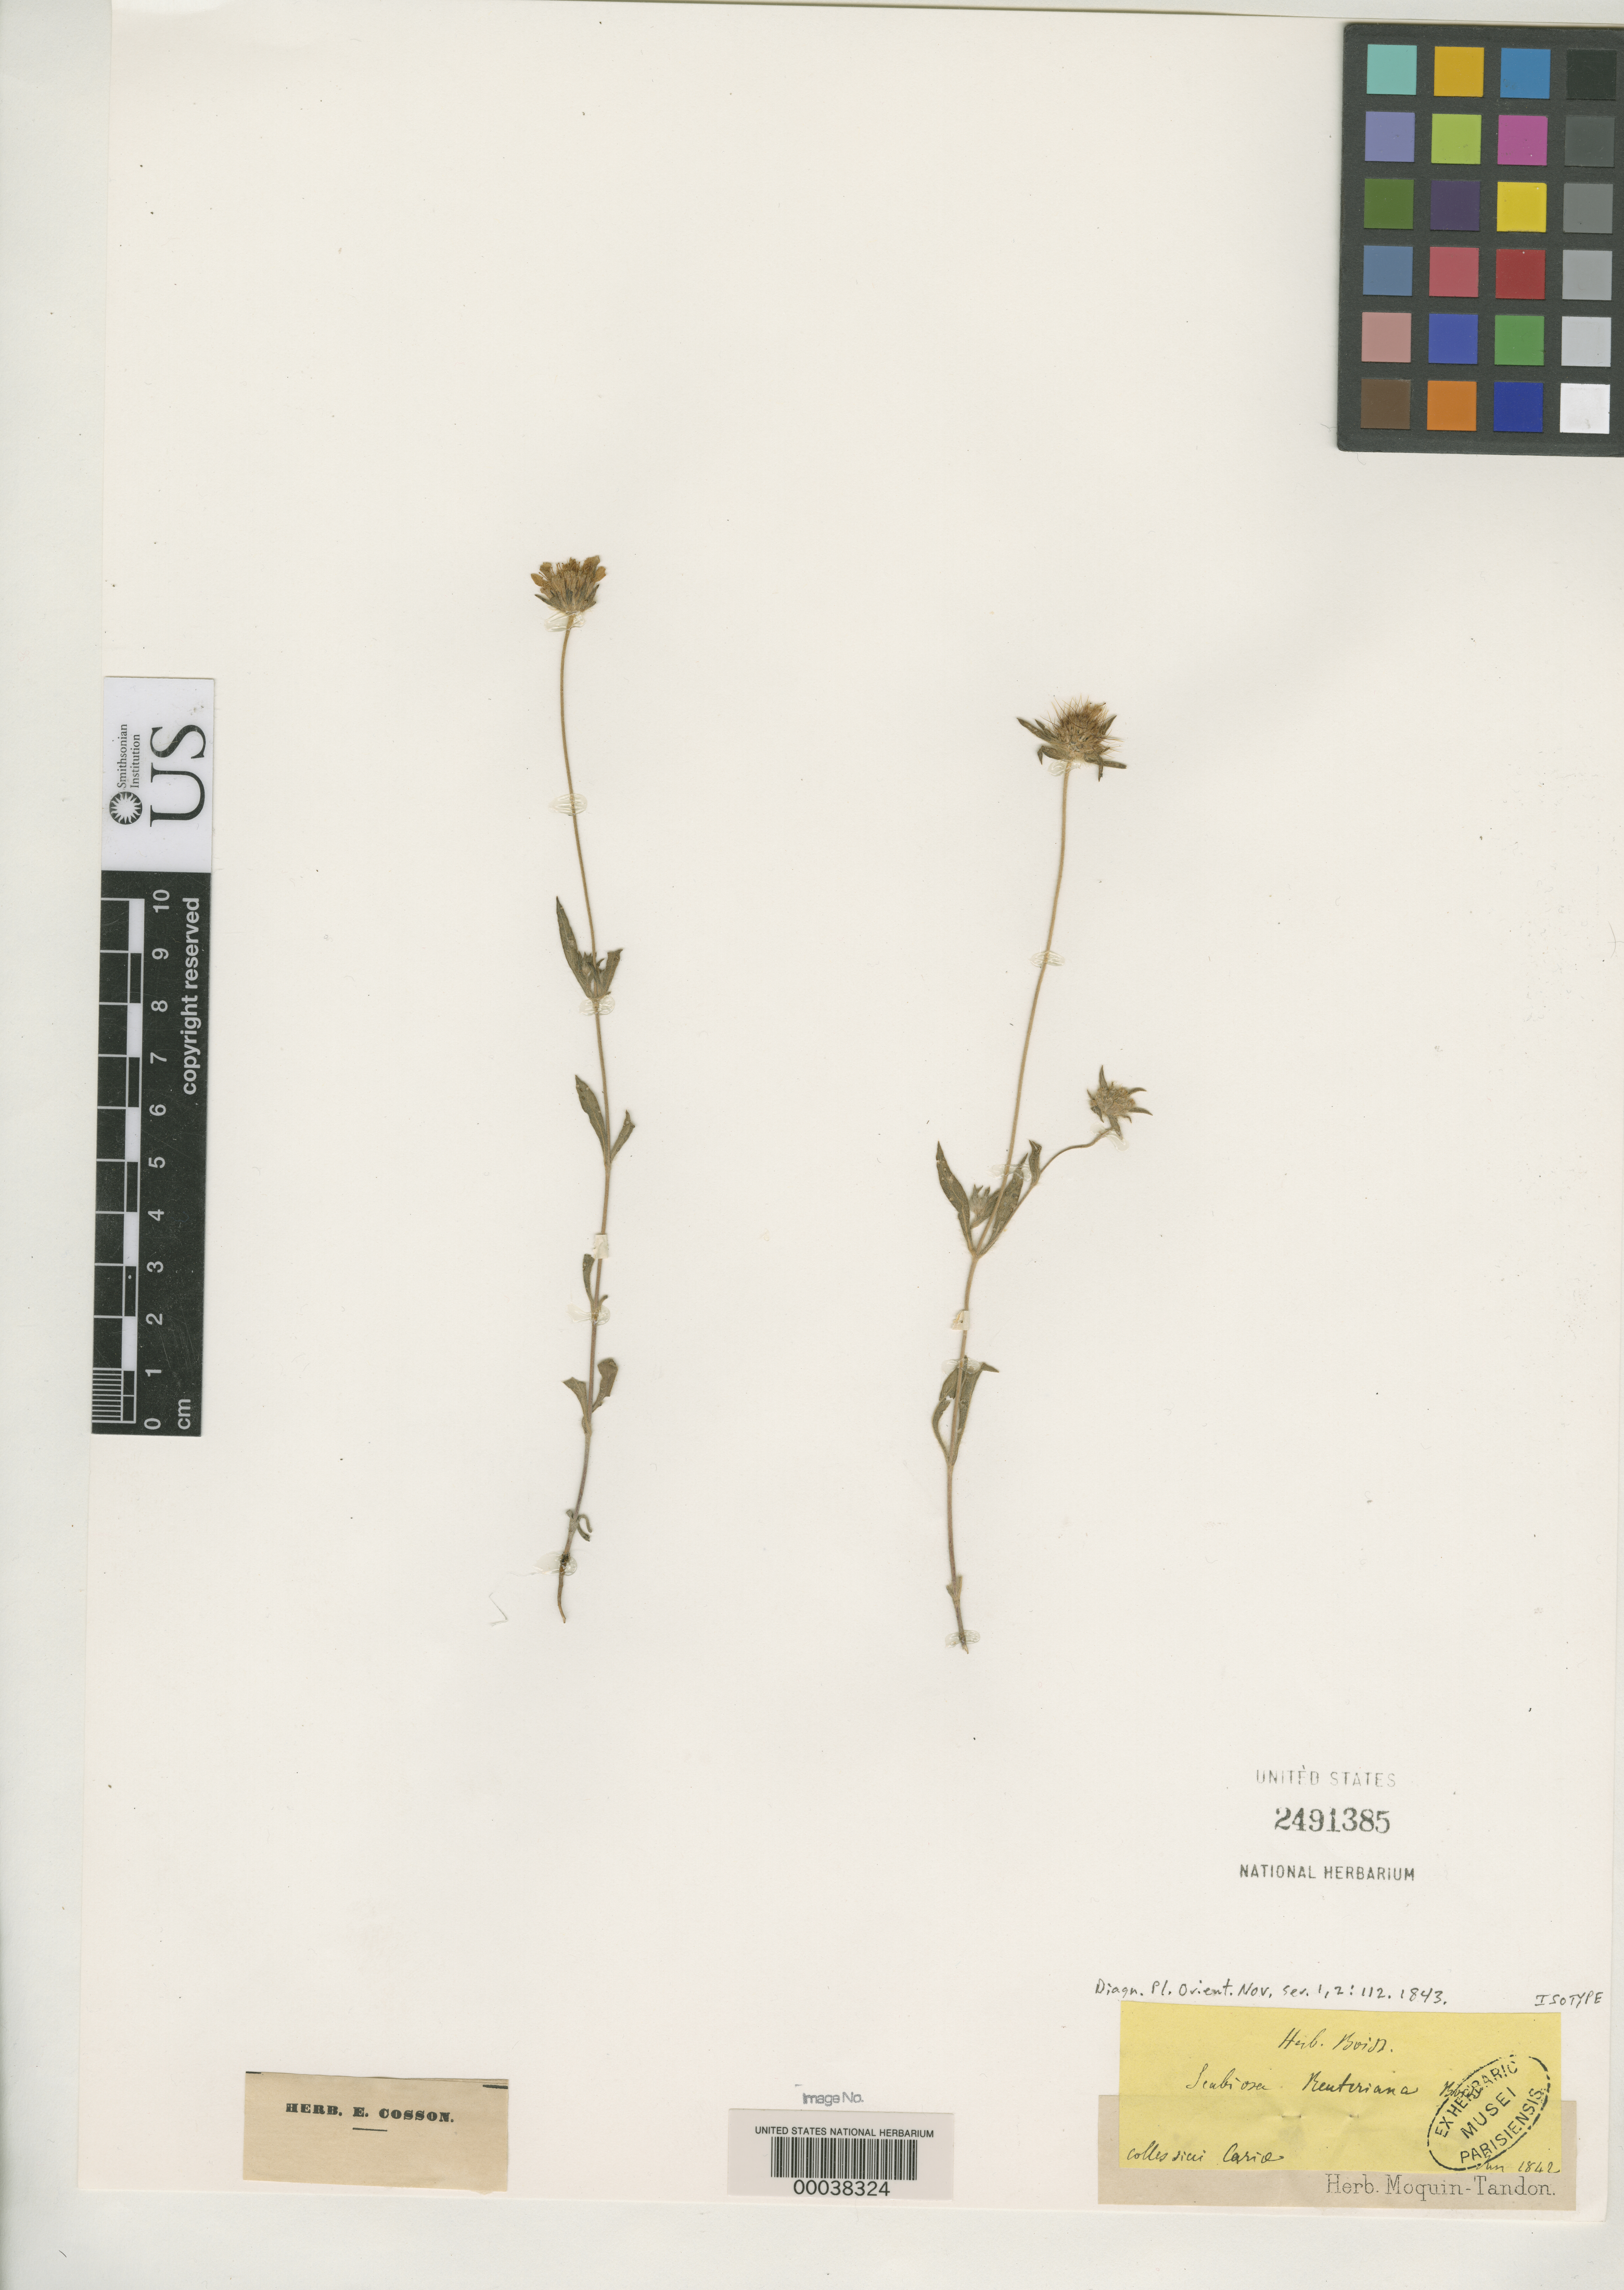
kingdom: Plantae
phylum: Tracheophyta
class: Magnoliopsida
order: Dipsacales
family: Caprifoliaceae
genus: Dipsacus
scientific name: Dipsacus reuteriana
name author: Boiss.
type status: Isotype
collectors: P. Boissier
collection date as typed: Jun 1842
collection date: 1842-06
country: Turkey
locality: Colles Sicii Caria.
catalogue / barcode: US 2491385